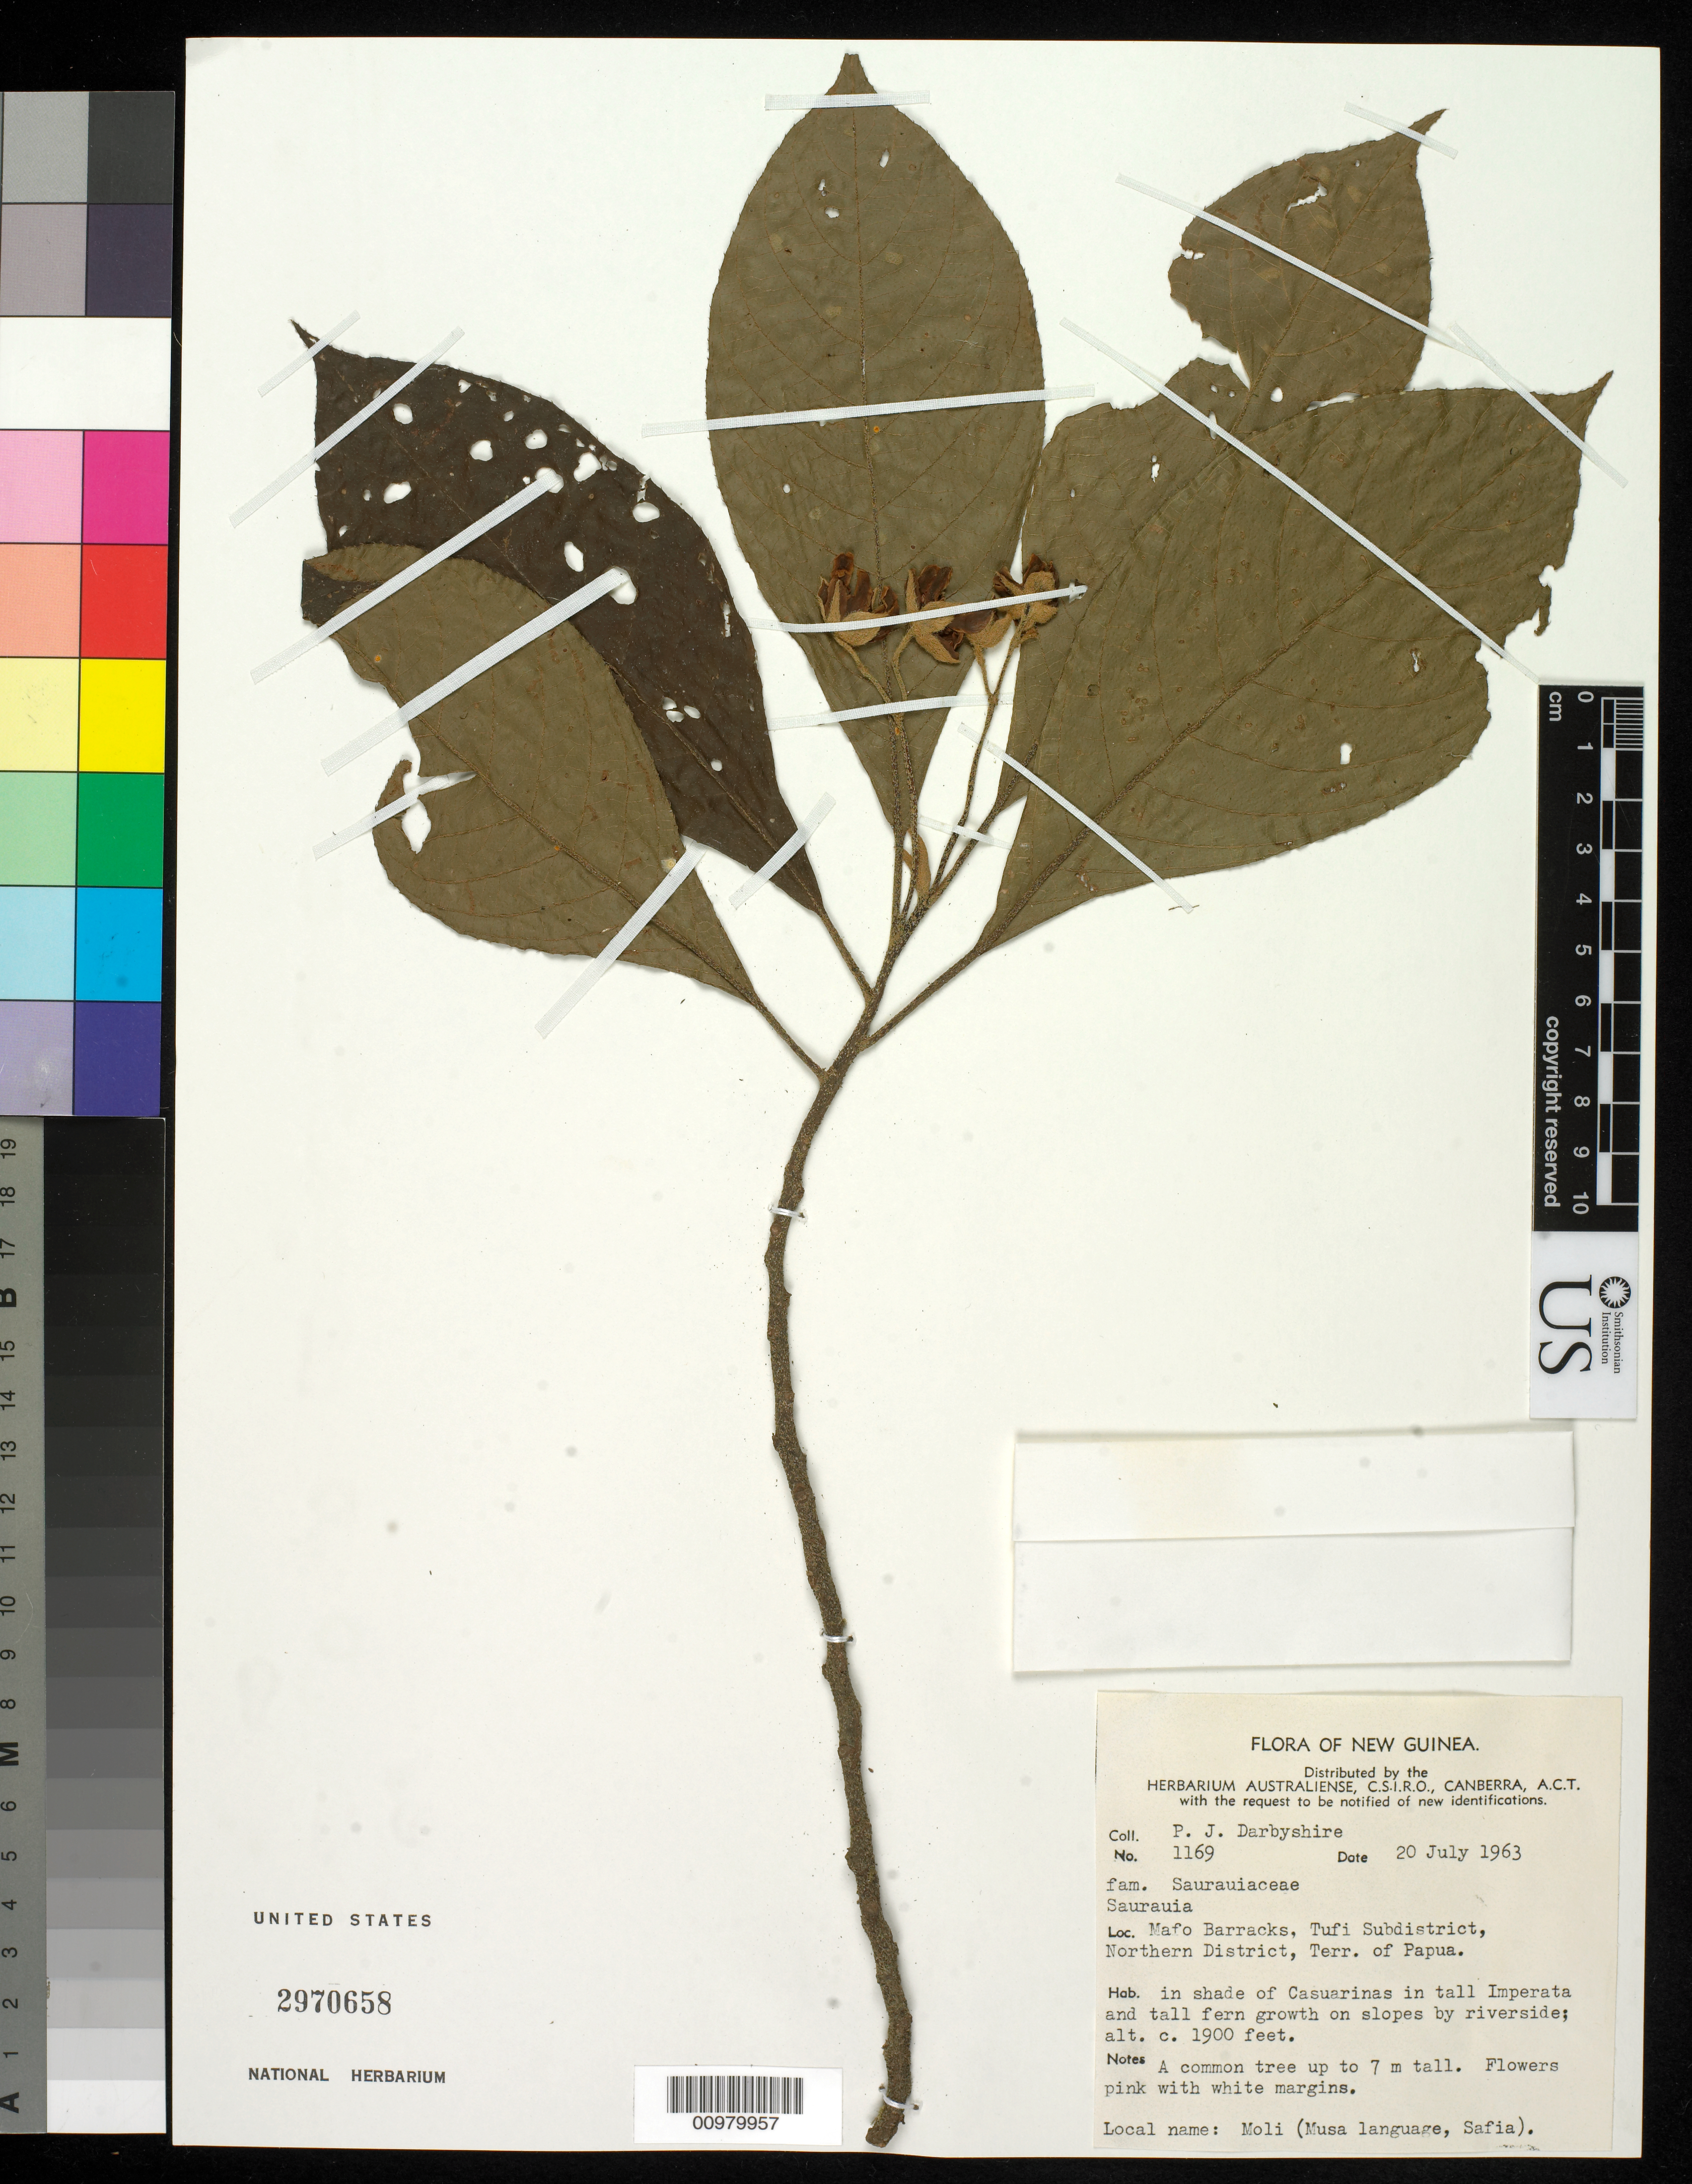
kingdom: Plantae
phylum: Tracheophyta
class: Magnoliopsida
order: Ericales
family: Actinidiaceae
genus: Saurauia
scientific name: Saurauia sp.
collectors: P. Darbyshire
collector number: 1169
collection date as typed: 20 Jul 1963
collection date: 1963-07-20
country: Papua New Guinea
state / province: Northern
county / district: Tufi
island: New Guinea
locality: Mafo Barracks, Tufi Subdistrict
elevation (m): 579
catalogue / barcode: US 2970658